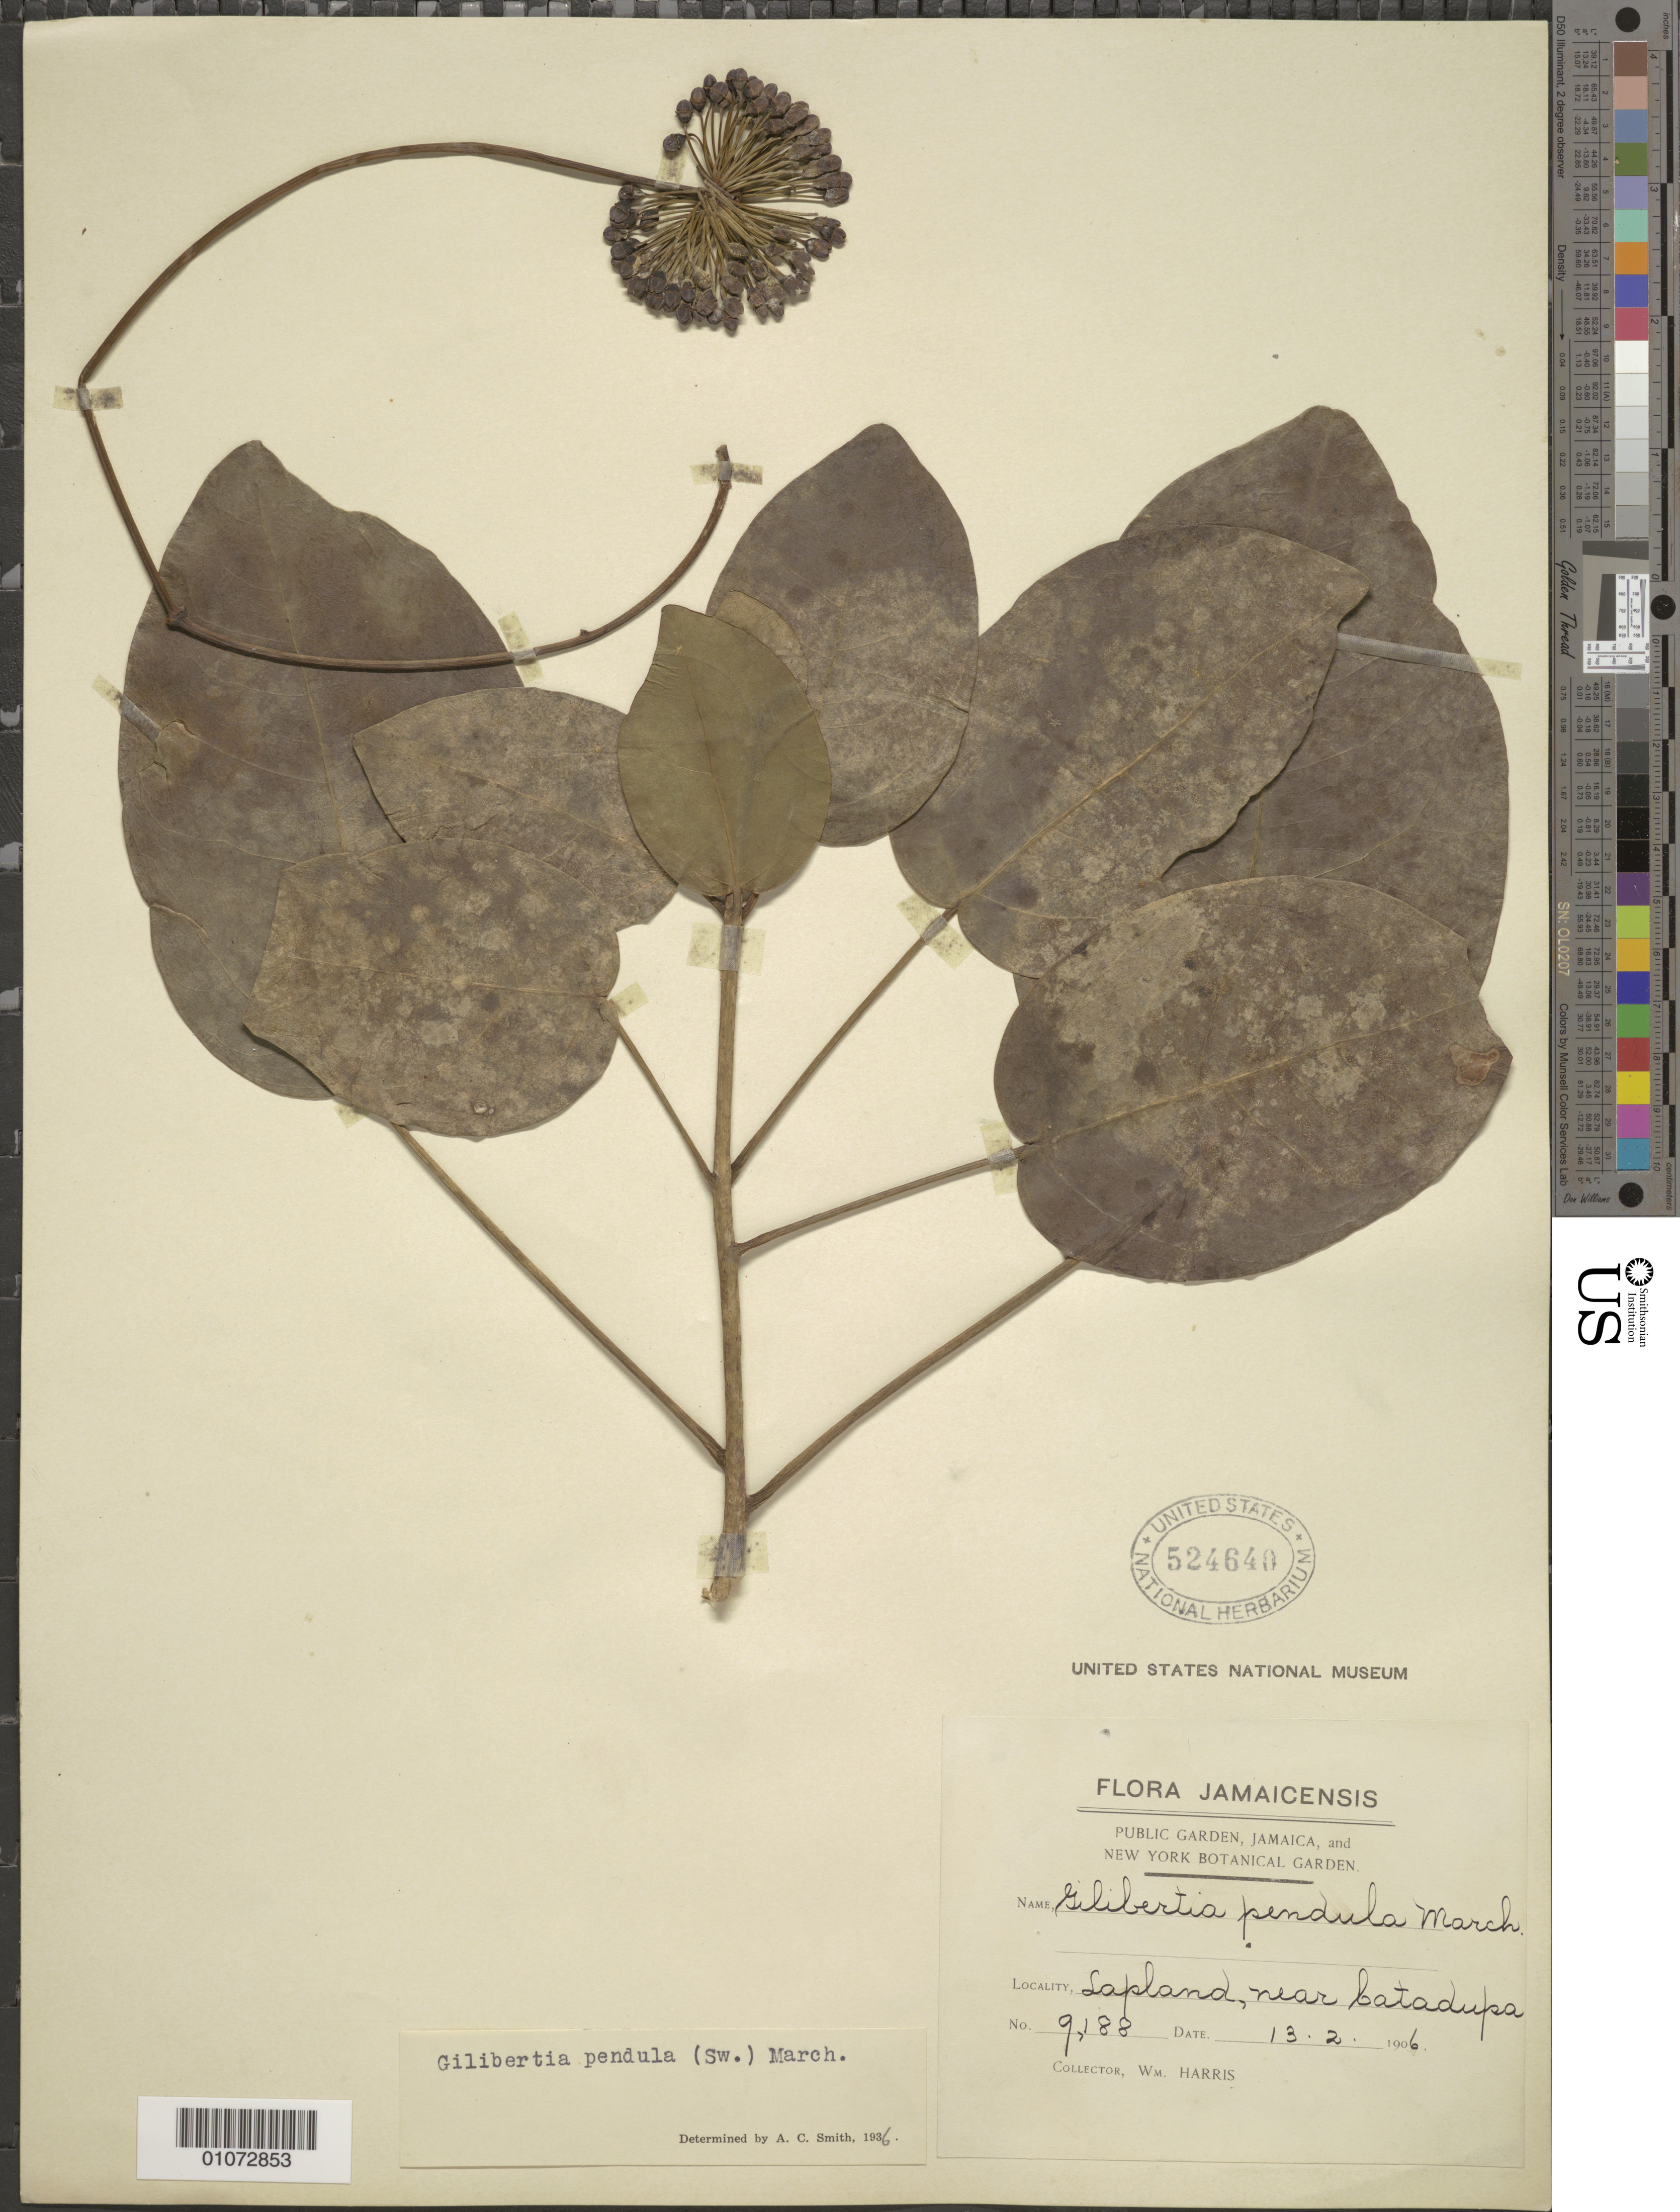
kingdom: Plantae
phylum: Tracheophyta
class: Magnoliopsida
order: Apiales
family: Araliaceae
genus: Dendropanax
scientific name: Dendropanax pendulus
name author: (Sw.) Decne. & Planch.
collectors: W. Harris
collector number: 9188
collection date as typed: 13 Feb 1906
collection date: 1906-02-13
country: Jamaica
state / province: Saint James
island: Jamaica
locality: Sapland, near Catadupa.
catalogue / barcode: US 524640